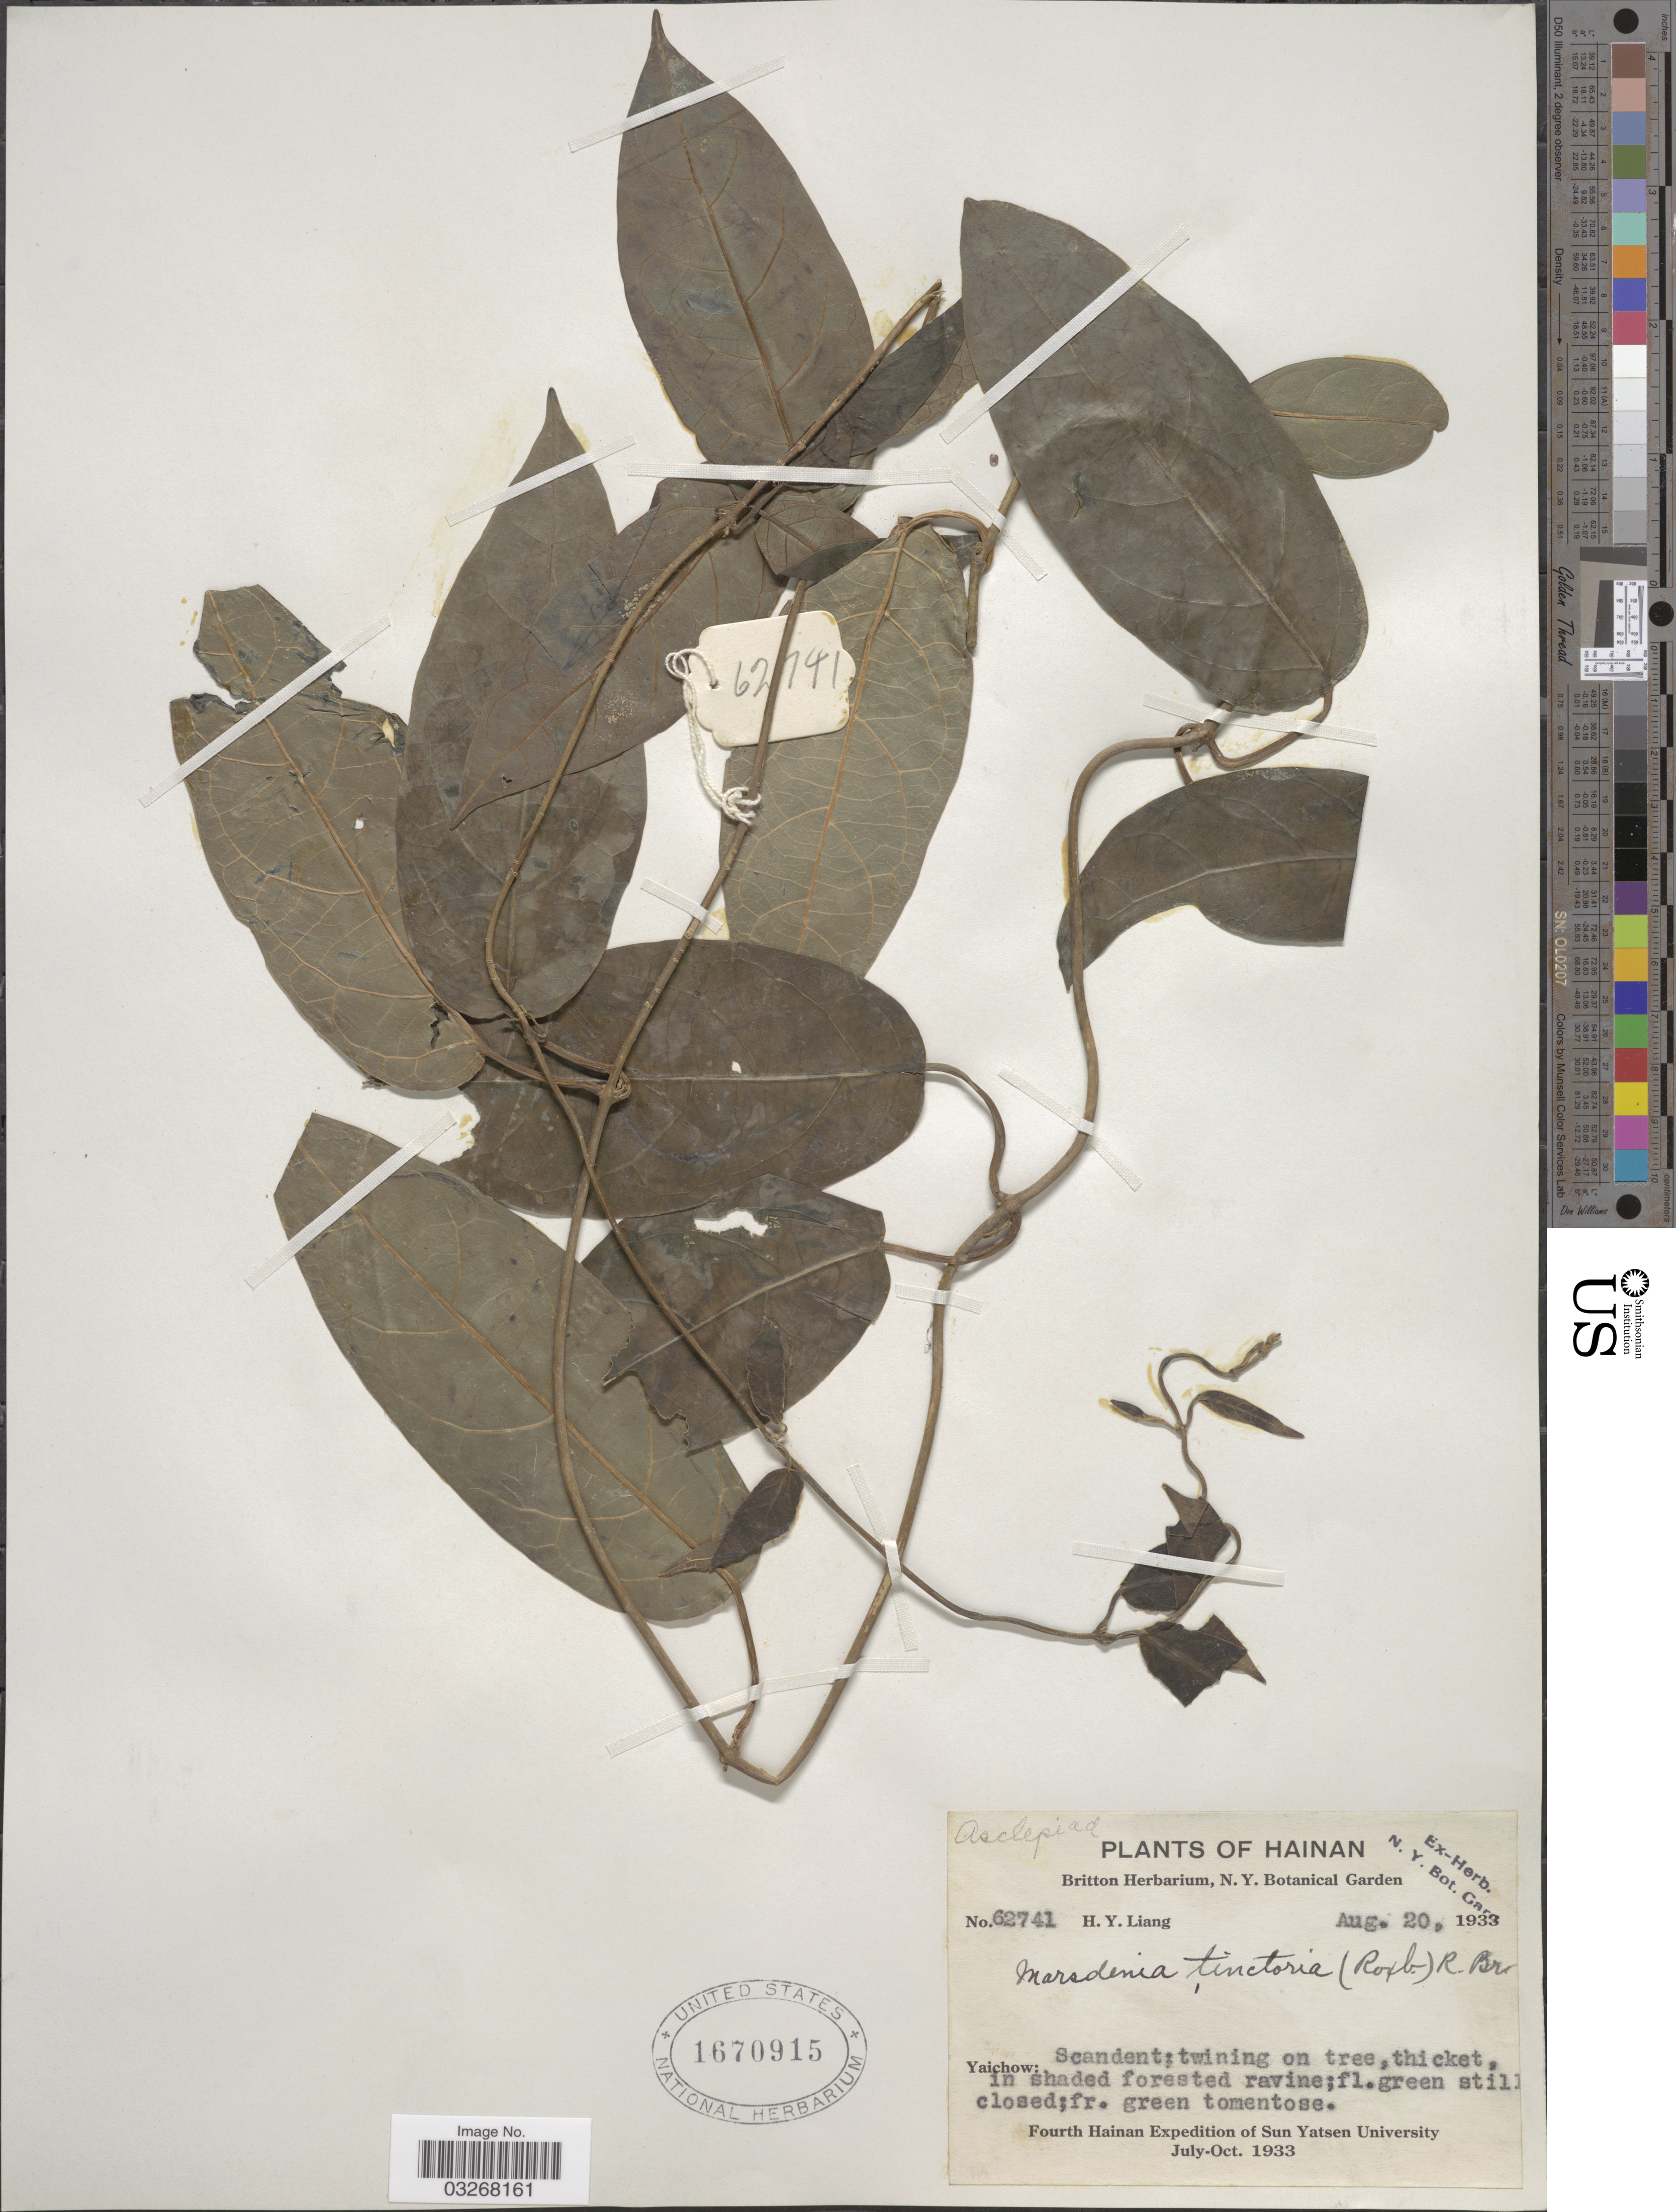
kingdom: Plantae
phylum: Tracheophyta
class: Magnoliopsida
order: Gentianales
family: Apocynaceae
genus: Marsdenia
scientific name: Marsdenia tinctoria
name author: (Roxb.) R. Br.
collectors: H. Y. Liang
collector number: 62741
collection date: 1933-08-20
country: China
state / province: Hainan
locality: Hainan, Yaichow.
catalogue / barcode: US 1670915